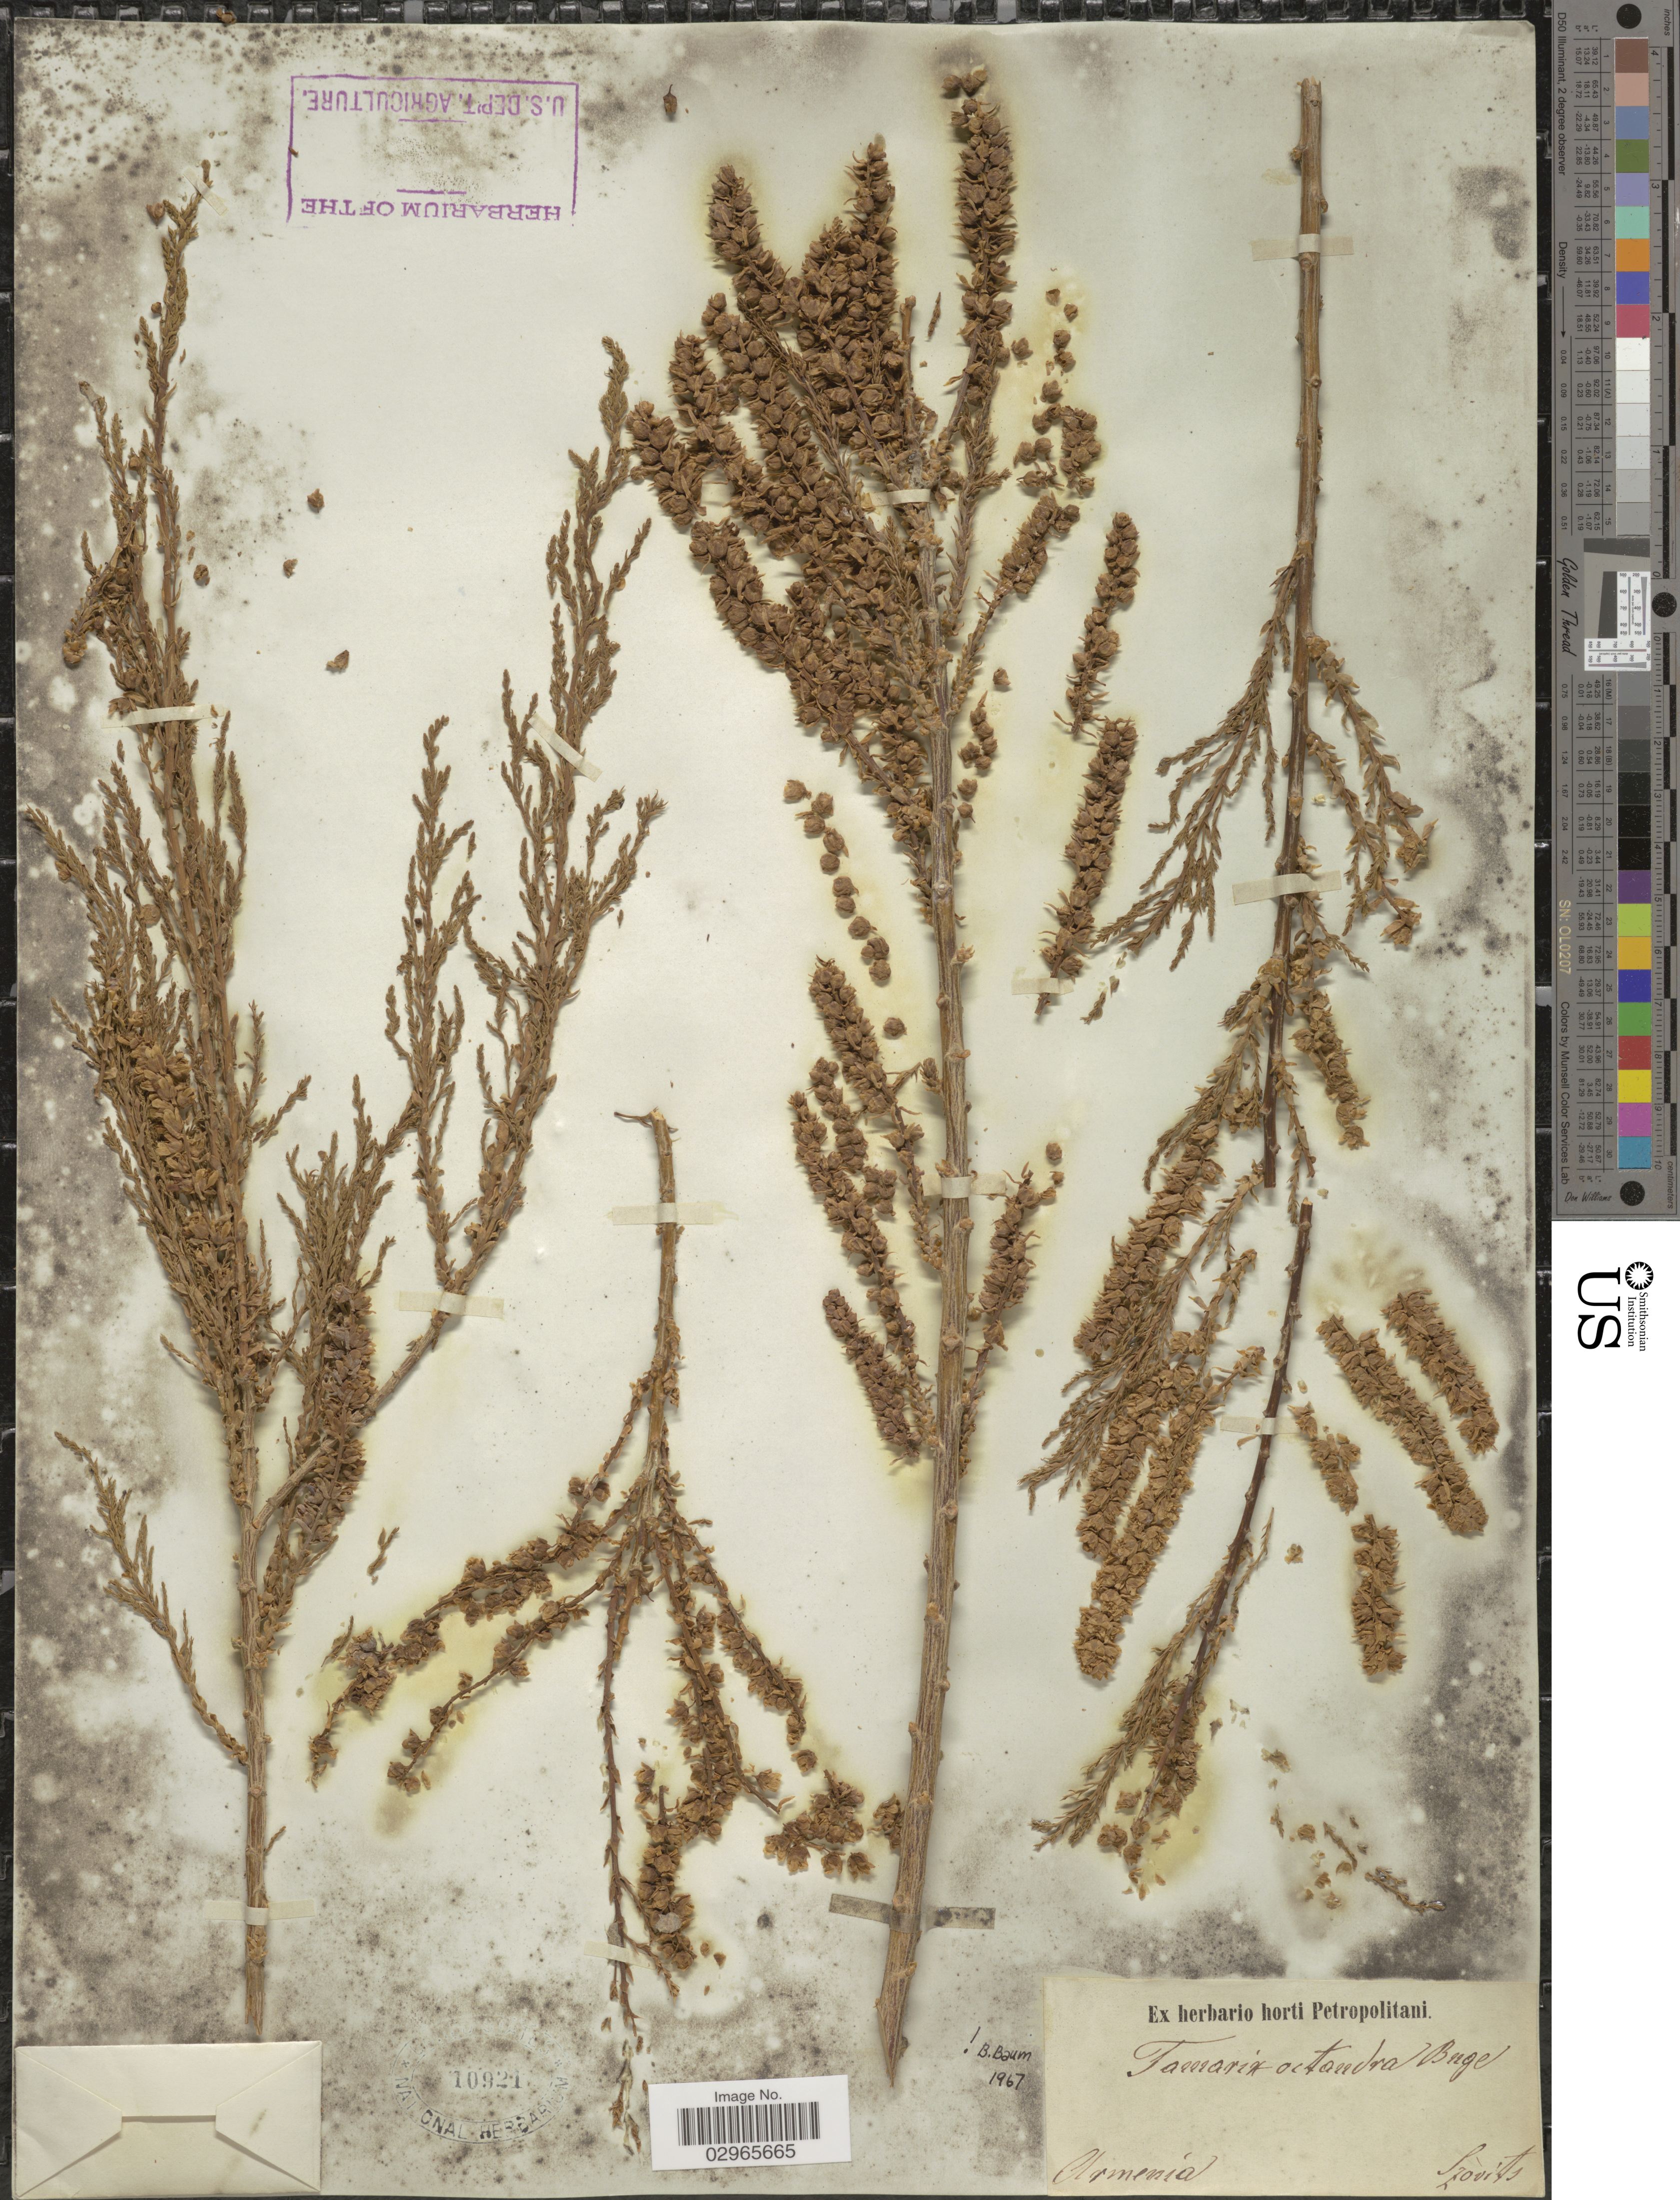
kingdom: Plantae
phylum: Tracheophyta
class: Magnoliopsida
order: Caryophyllales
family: Tamaricaceae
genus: Tamarix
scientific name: Tamarix octandra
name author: Bunge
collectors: Szovits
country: Armenia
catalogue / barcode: US 10921